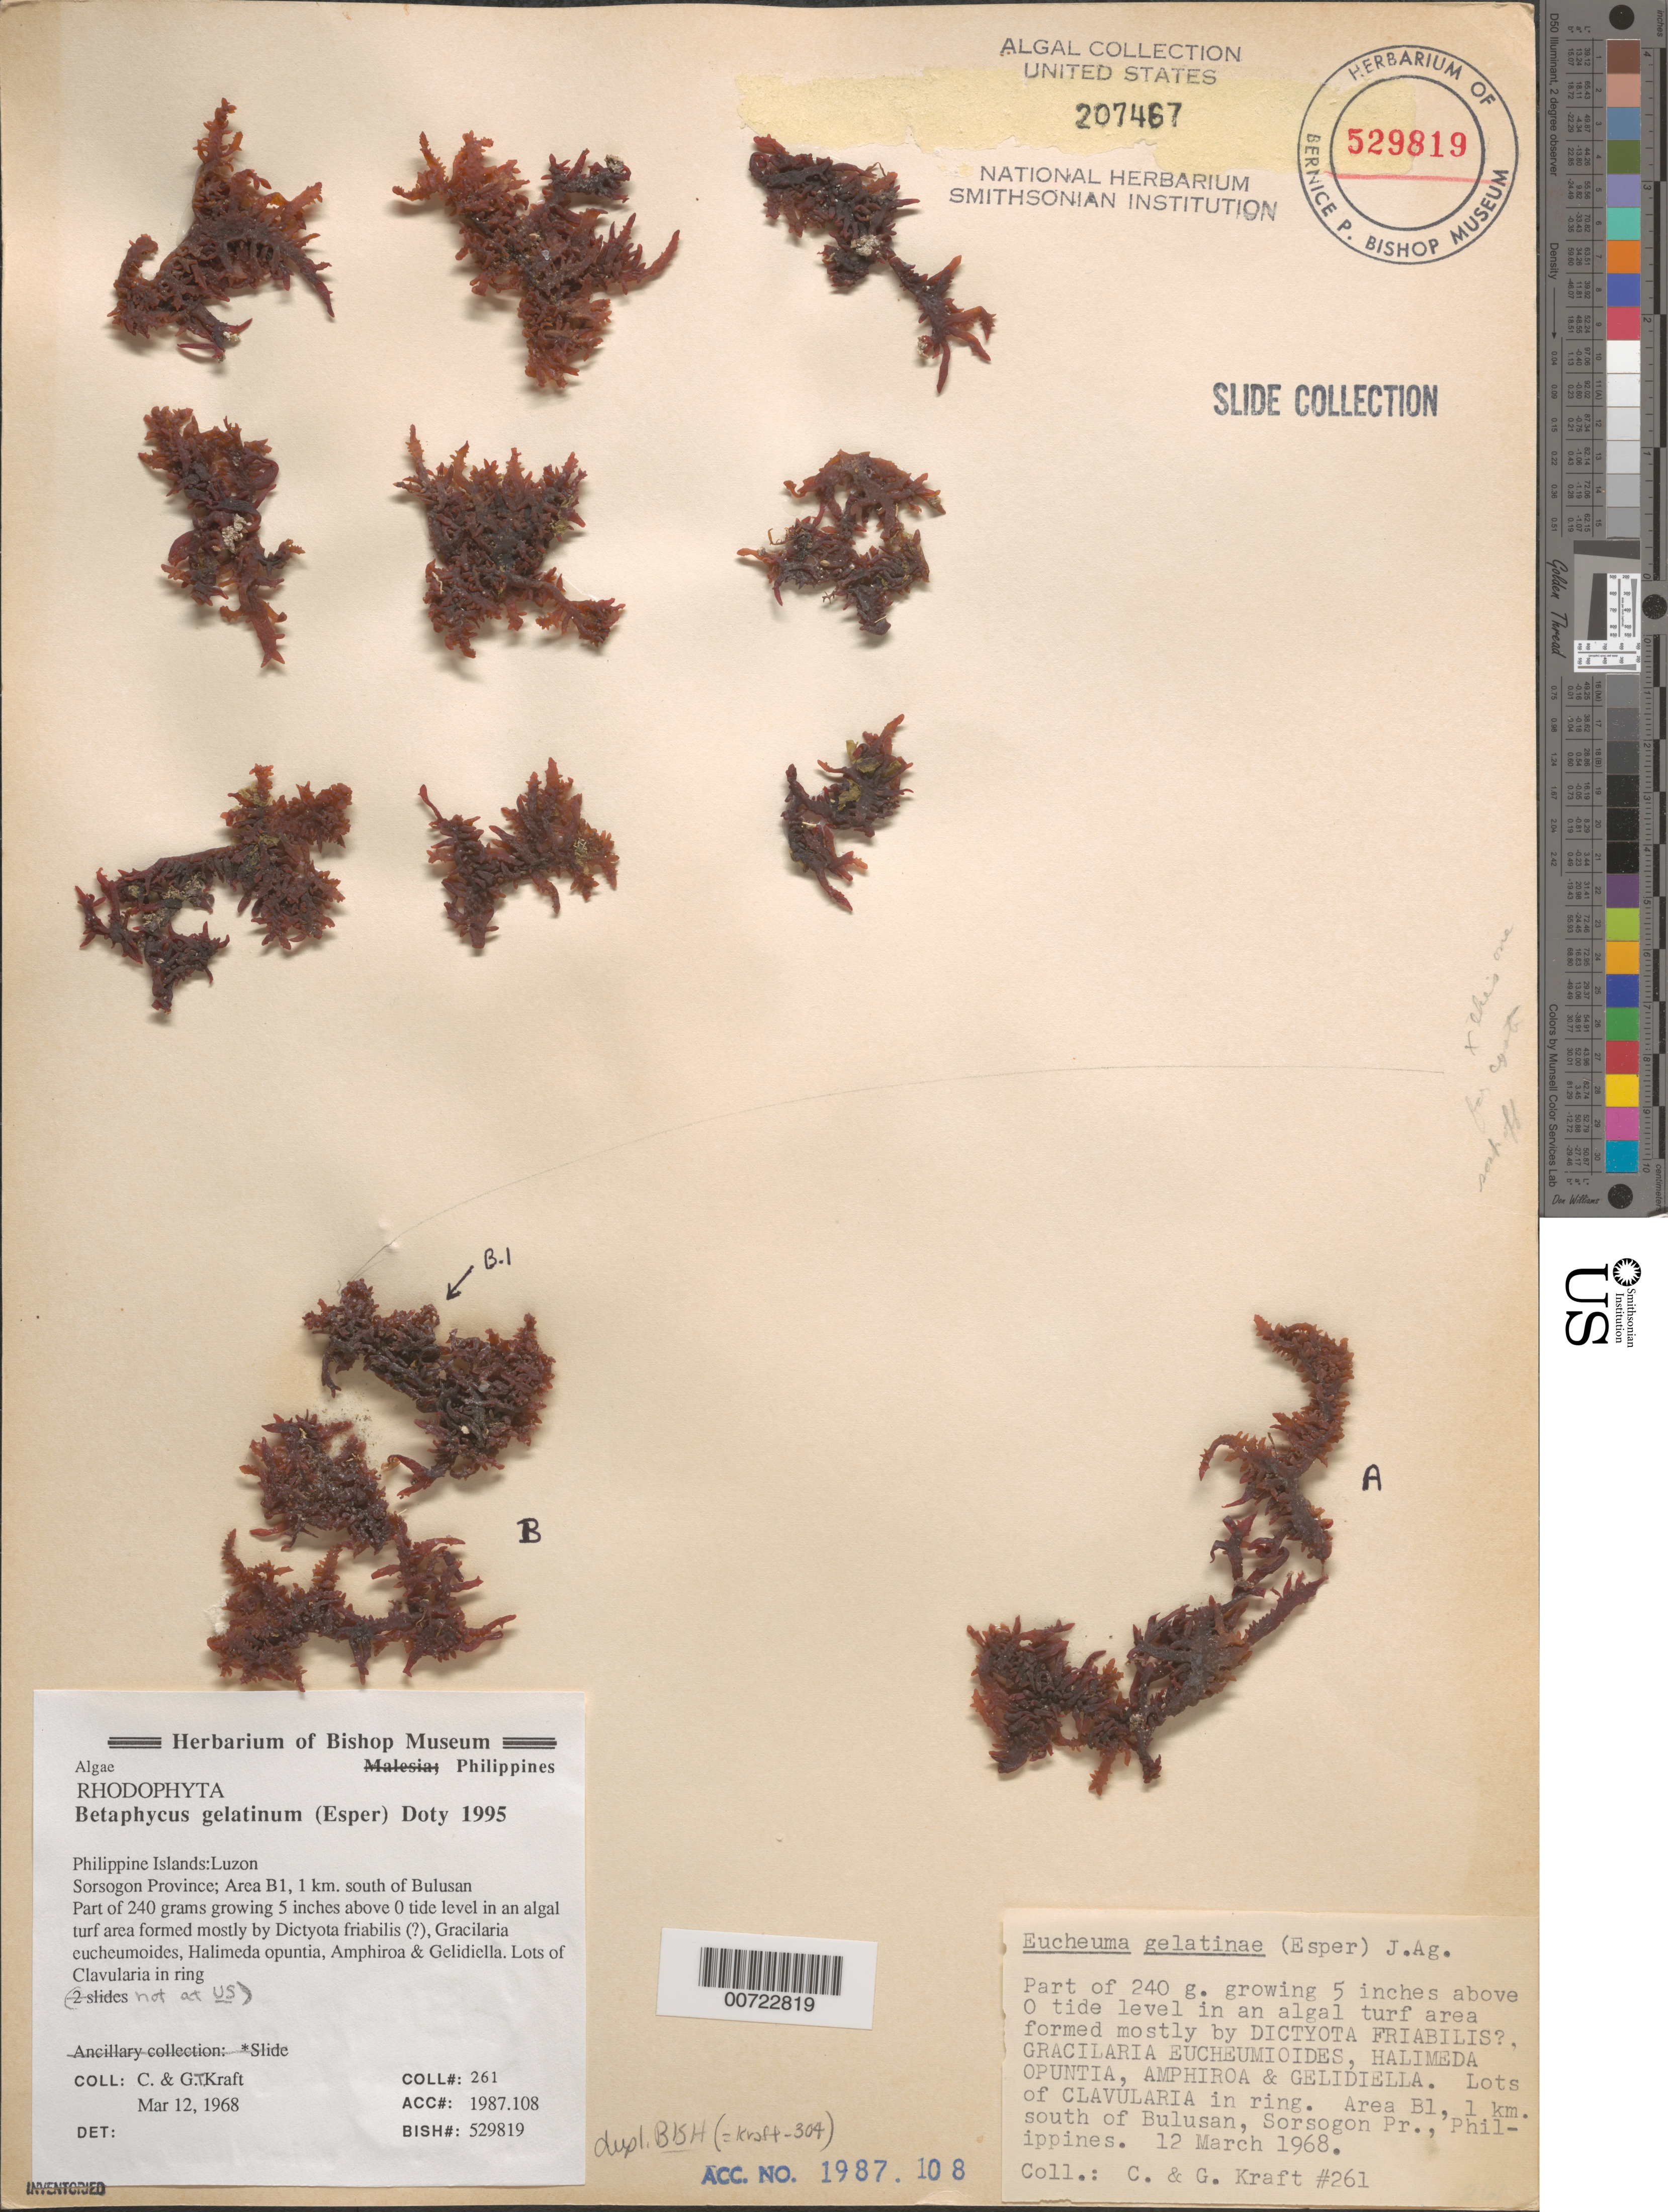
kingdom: Plantae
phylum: Rhodophyta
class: Florideophyceae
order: Gigartinales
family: Solieriaceae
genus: Betaphycus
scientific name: Betaphycus gelatinus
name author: (Esper) Doty ex P.C. Silva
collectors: G. T. Kraft & C. Kraft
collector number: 261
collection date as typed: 12 Mar 1968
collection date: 1968-03-12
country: Philippines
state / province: Bicol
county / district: Sorsogon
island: Luzon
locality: Area B1, 1 km south of Bulusan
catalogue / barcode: US 207467